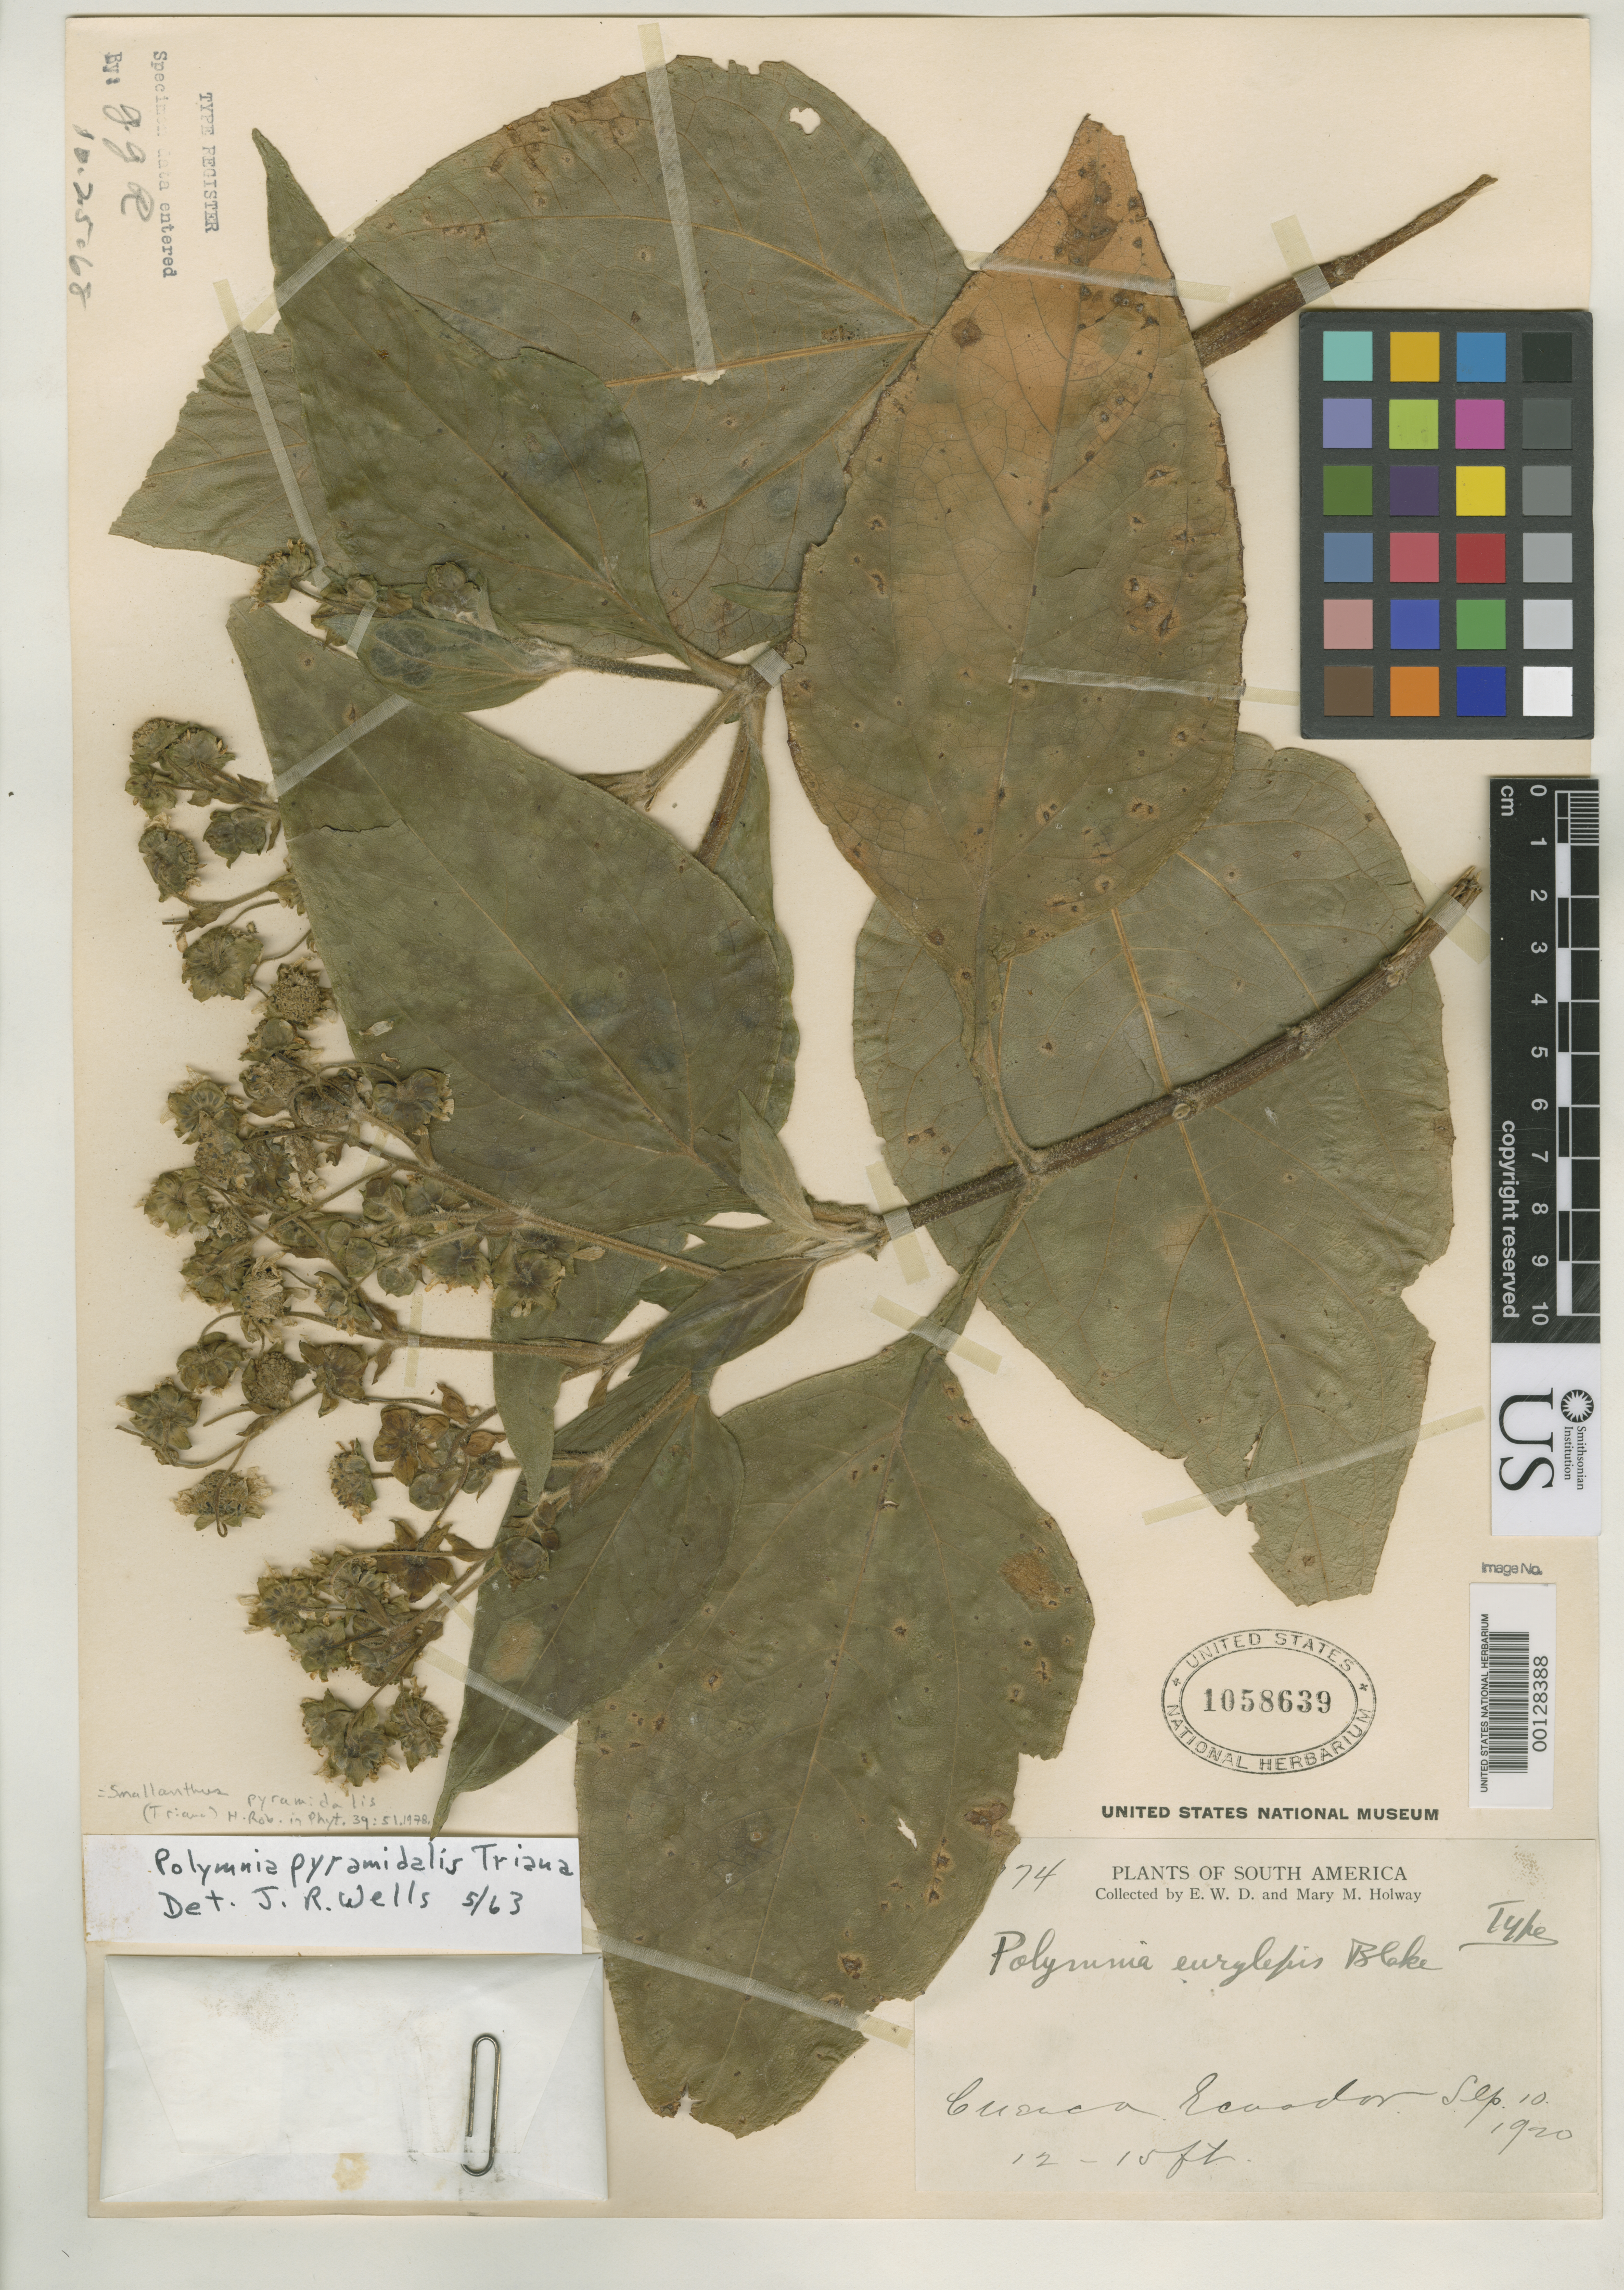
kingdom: Plantae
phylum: Tracheophyta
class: Magnoliopsida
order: Asterales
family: Asteraceae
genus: Polymnia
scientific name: Polymnia eurylepis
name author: S.F. Blake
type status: Holotype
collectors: E. W. D. Holway & M. M. Holway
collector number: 974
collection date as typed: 10 Sep 1920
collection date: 1920-09-10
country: Ecuador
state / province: Azuay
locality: Cuenca.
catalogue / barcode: US 1058639